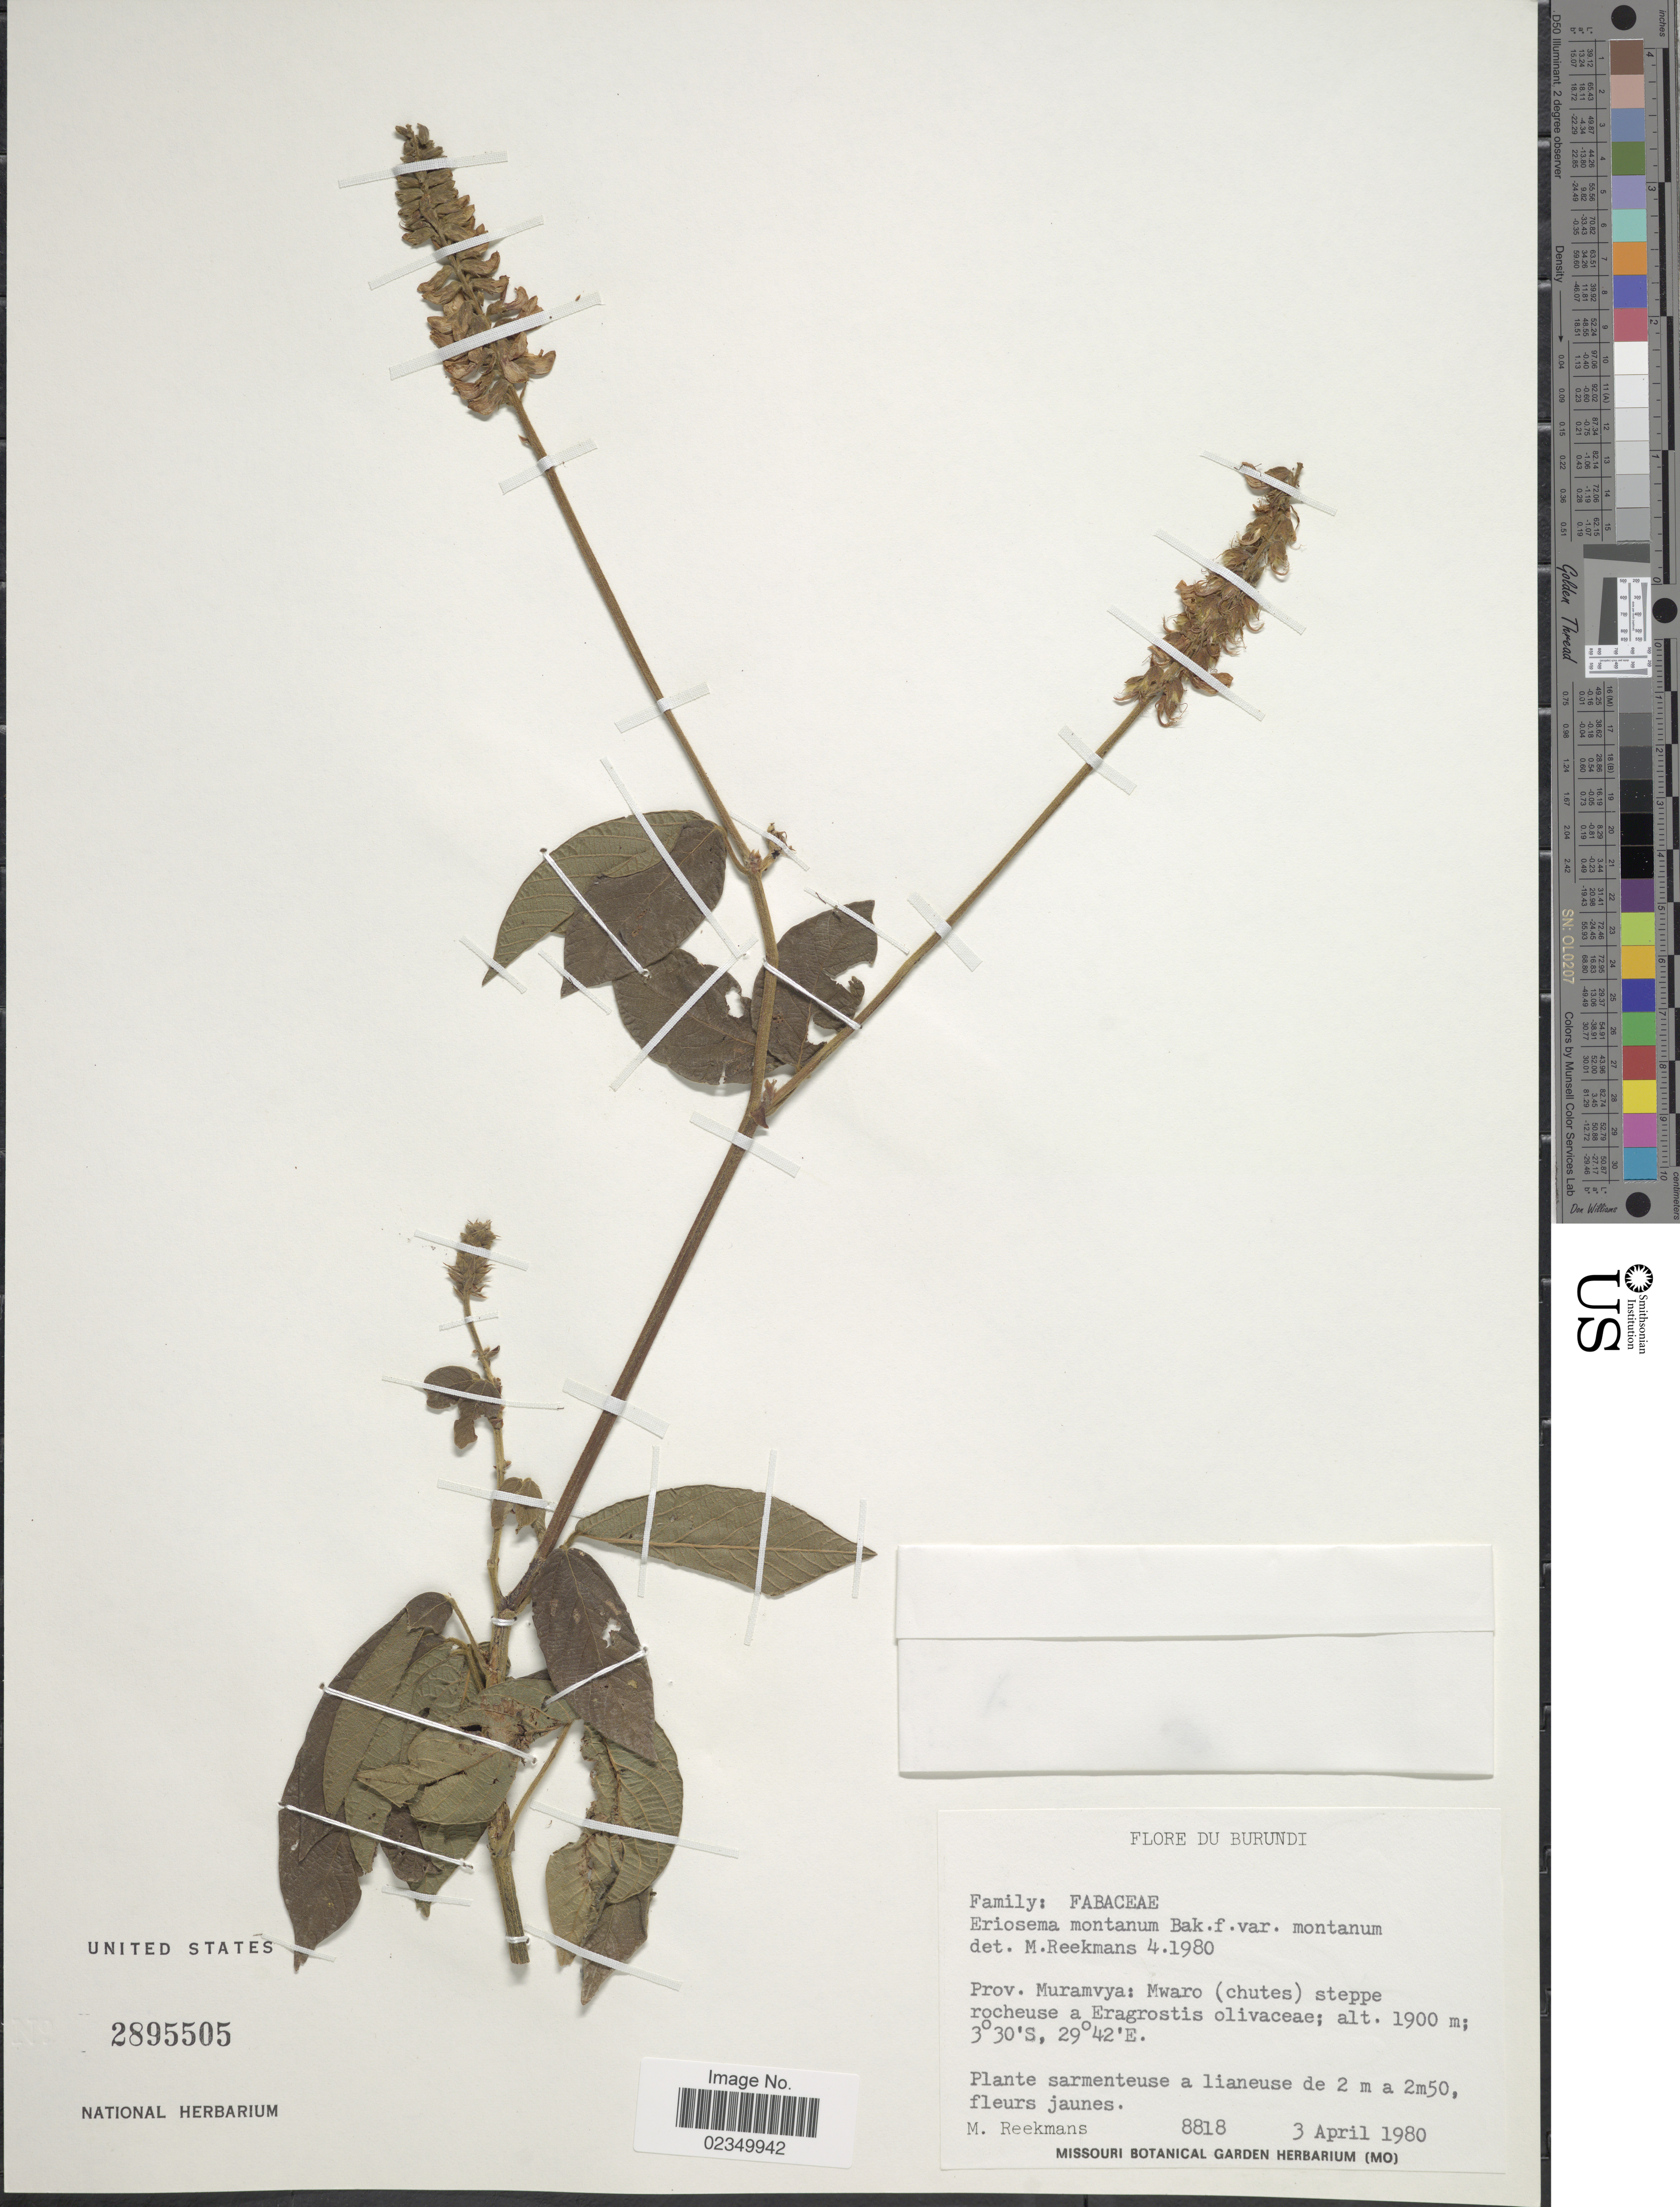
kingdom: Plantae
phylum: Tracheophyta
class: Magnoliopsida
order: Fabales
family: Fabaceae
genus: Eriosema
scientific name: Eriosema montanum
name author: Baker f.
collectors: M. Reekmans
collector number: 8818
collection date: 1980-04-03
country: Burundi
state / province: Muramvya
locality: Prov. Muramvya: Mwaro (Chutes) steppe rocheuse a Eragrostis olivaceae.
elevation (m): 1900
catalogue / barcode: US 2895505